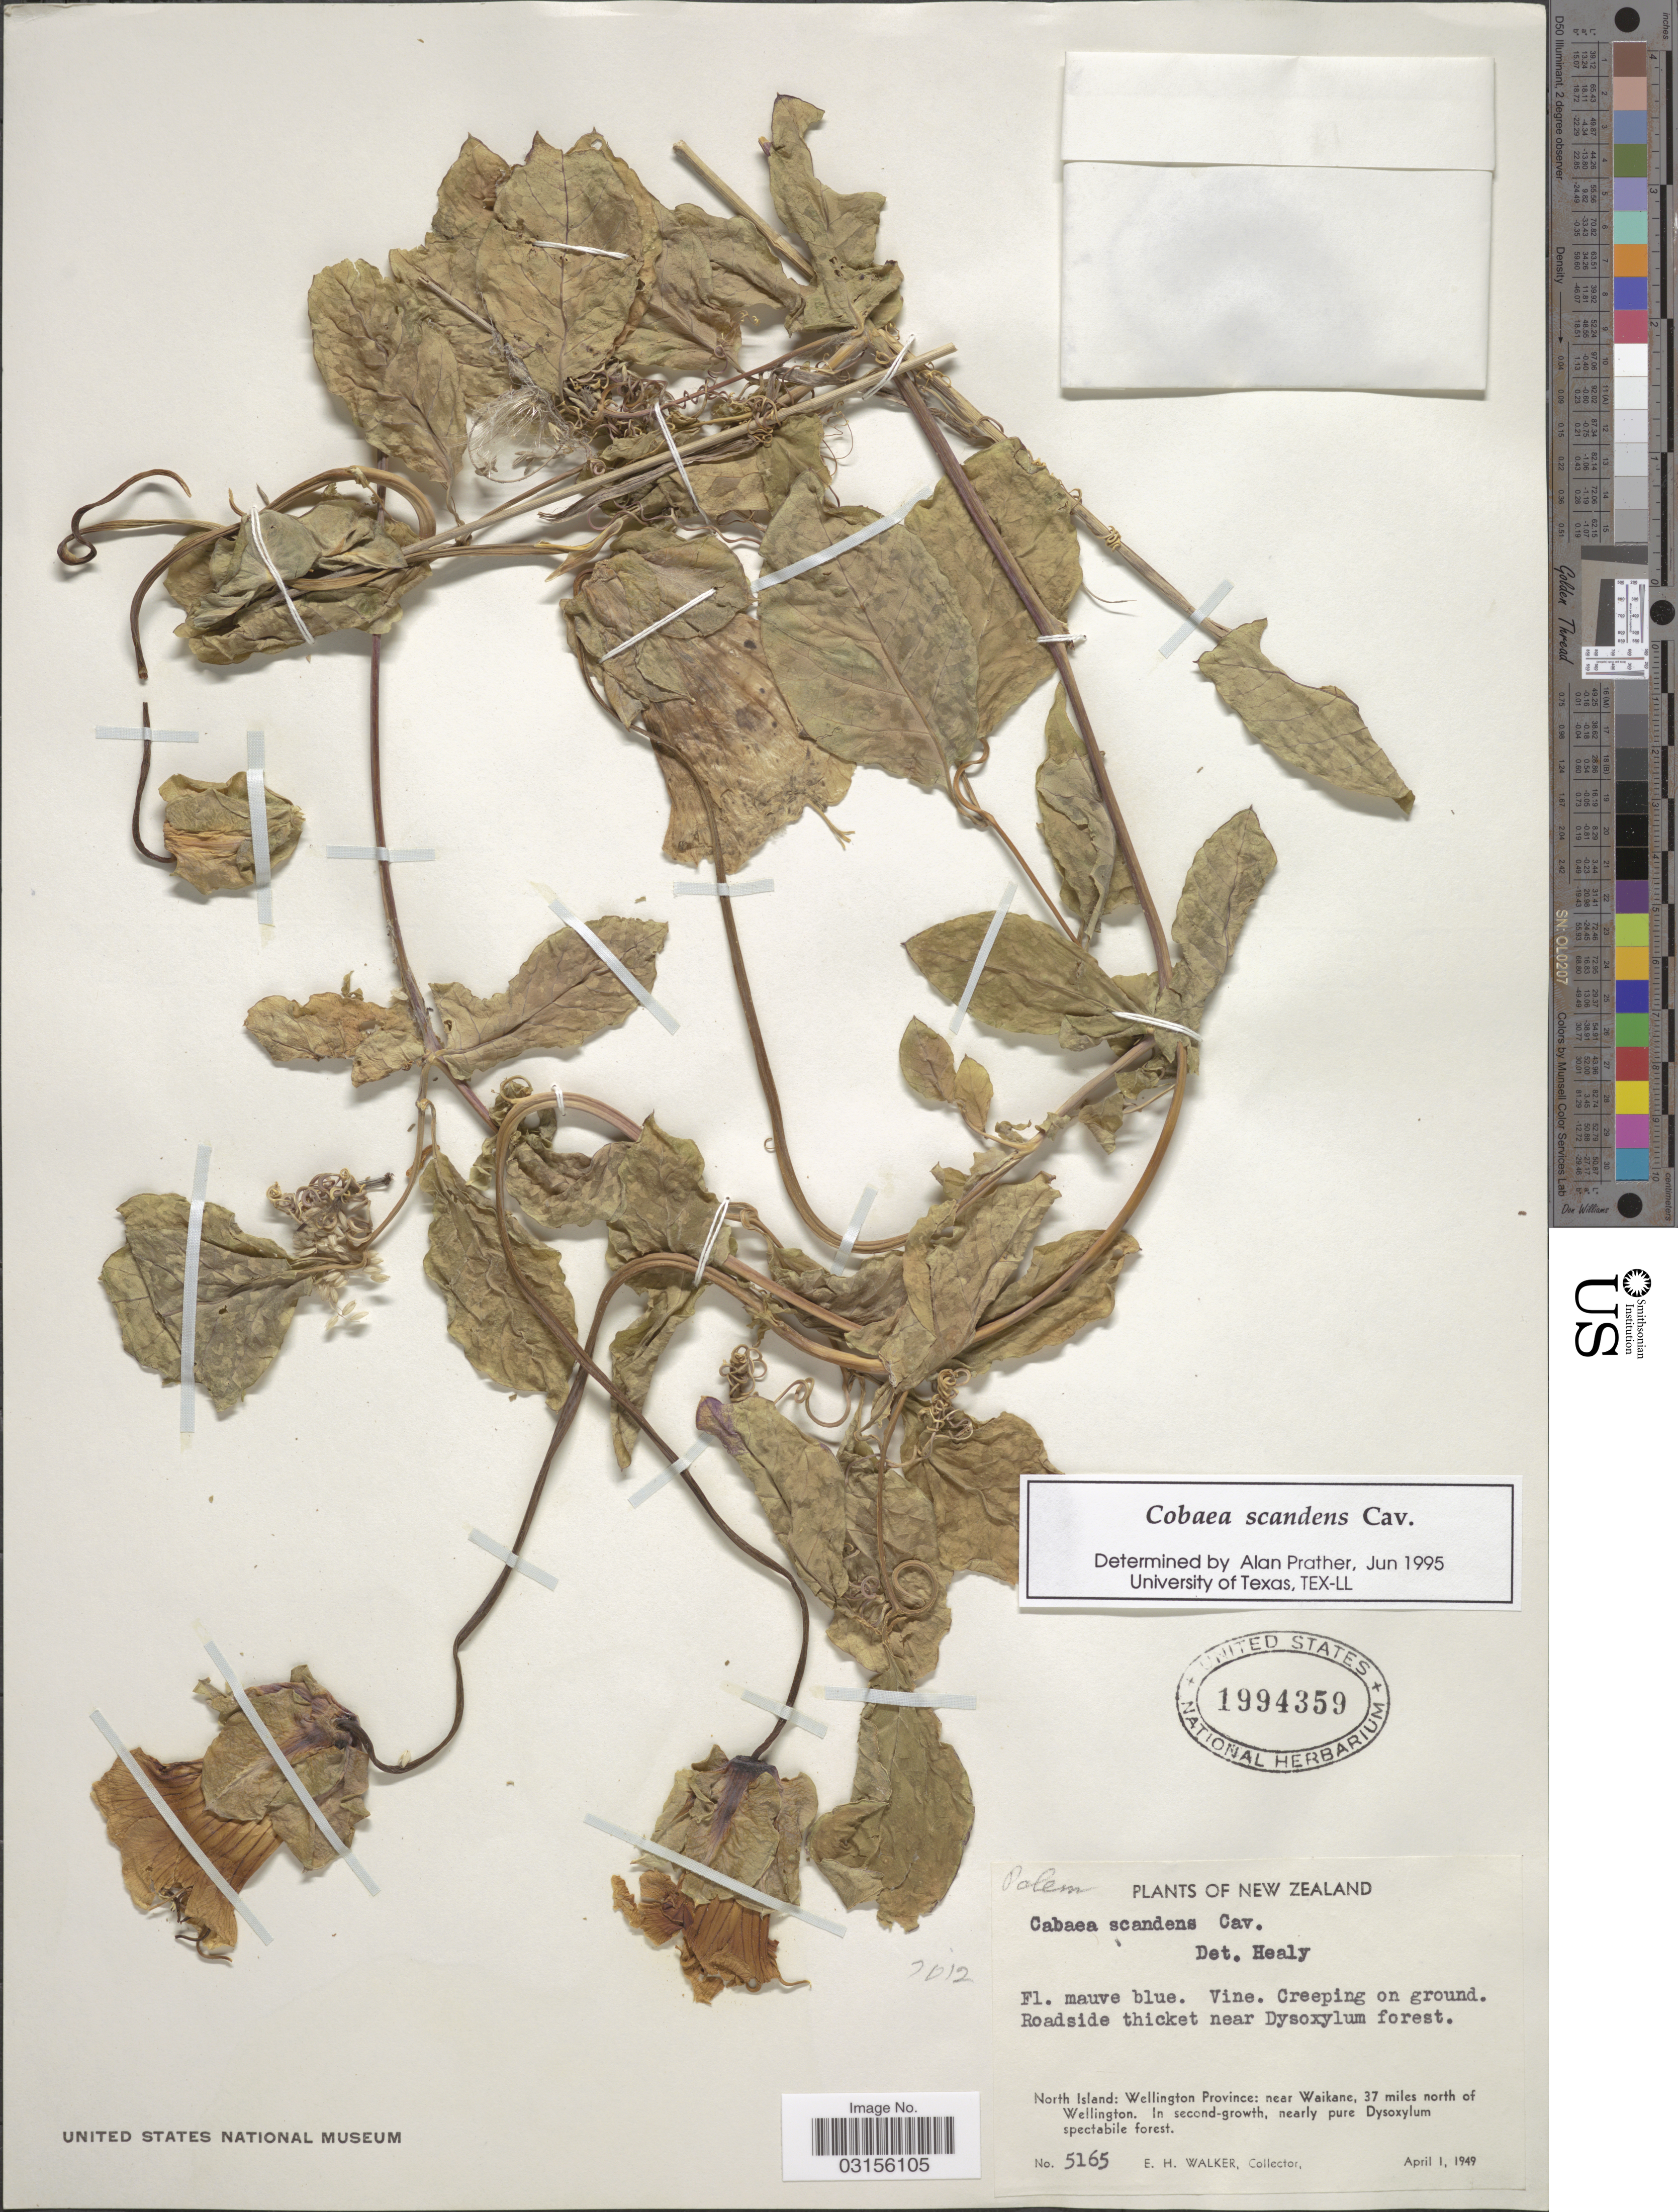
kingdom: Plantae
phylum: Tracheophyta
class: Magnoliopsida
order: Ericales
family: Polemoniaceae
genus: Cobaea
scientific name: Cobaea scandens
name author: Cav.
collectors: E. H. Walker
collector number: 5165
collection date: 1949-04-01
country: New Zealand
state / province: Wellington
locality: North Island: Wellington Province: near Waikane, 37 miles north of Wellington.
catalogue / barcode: US 1994359